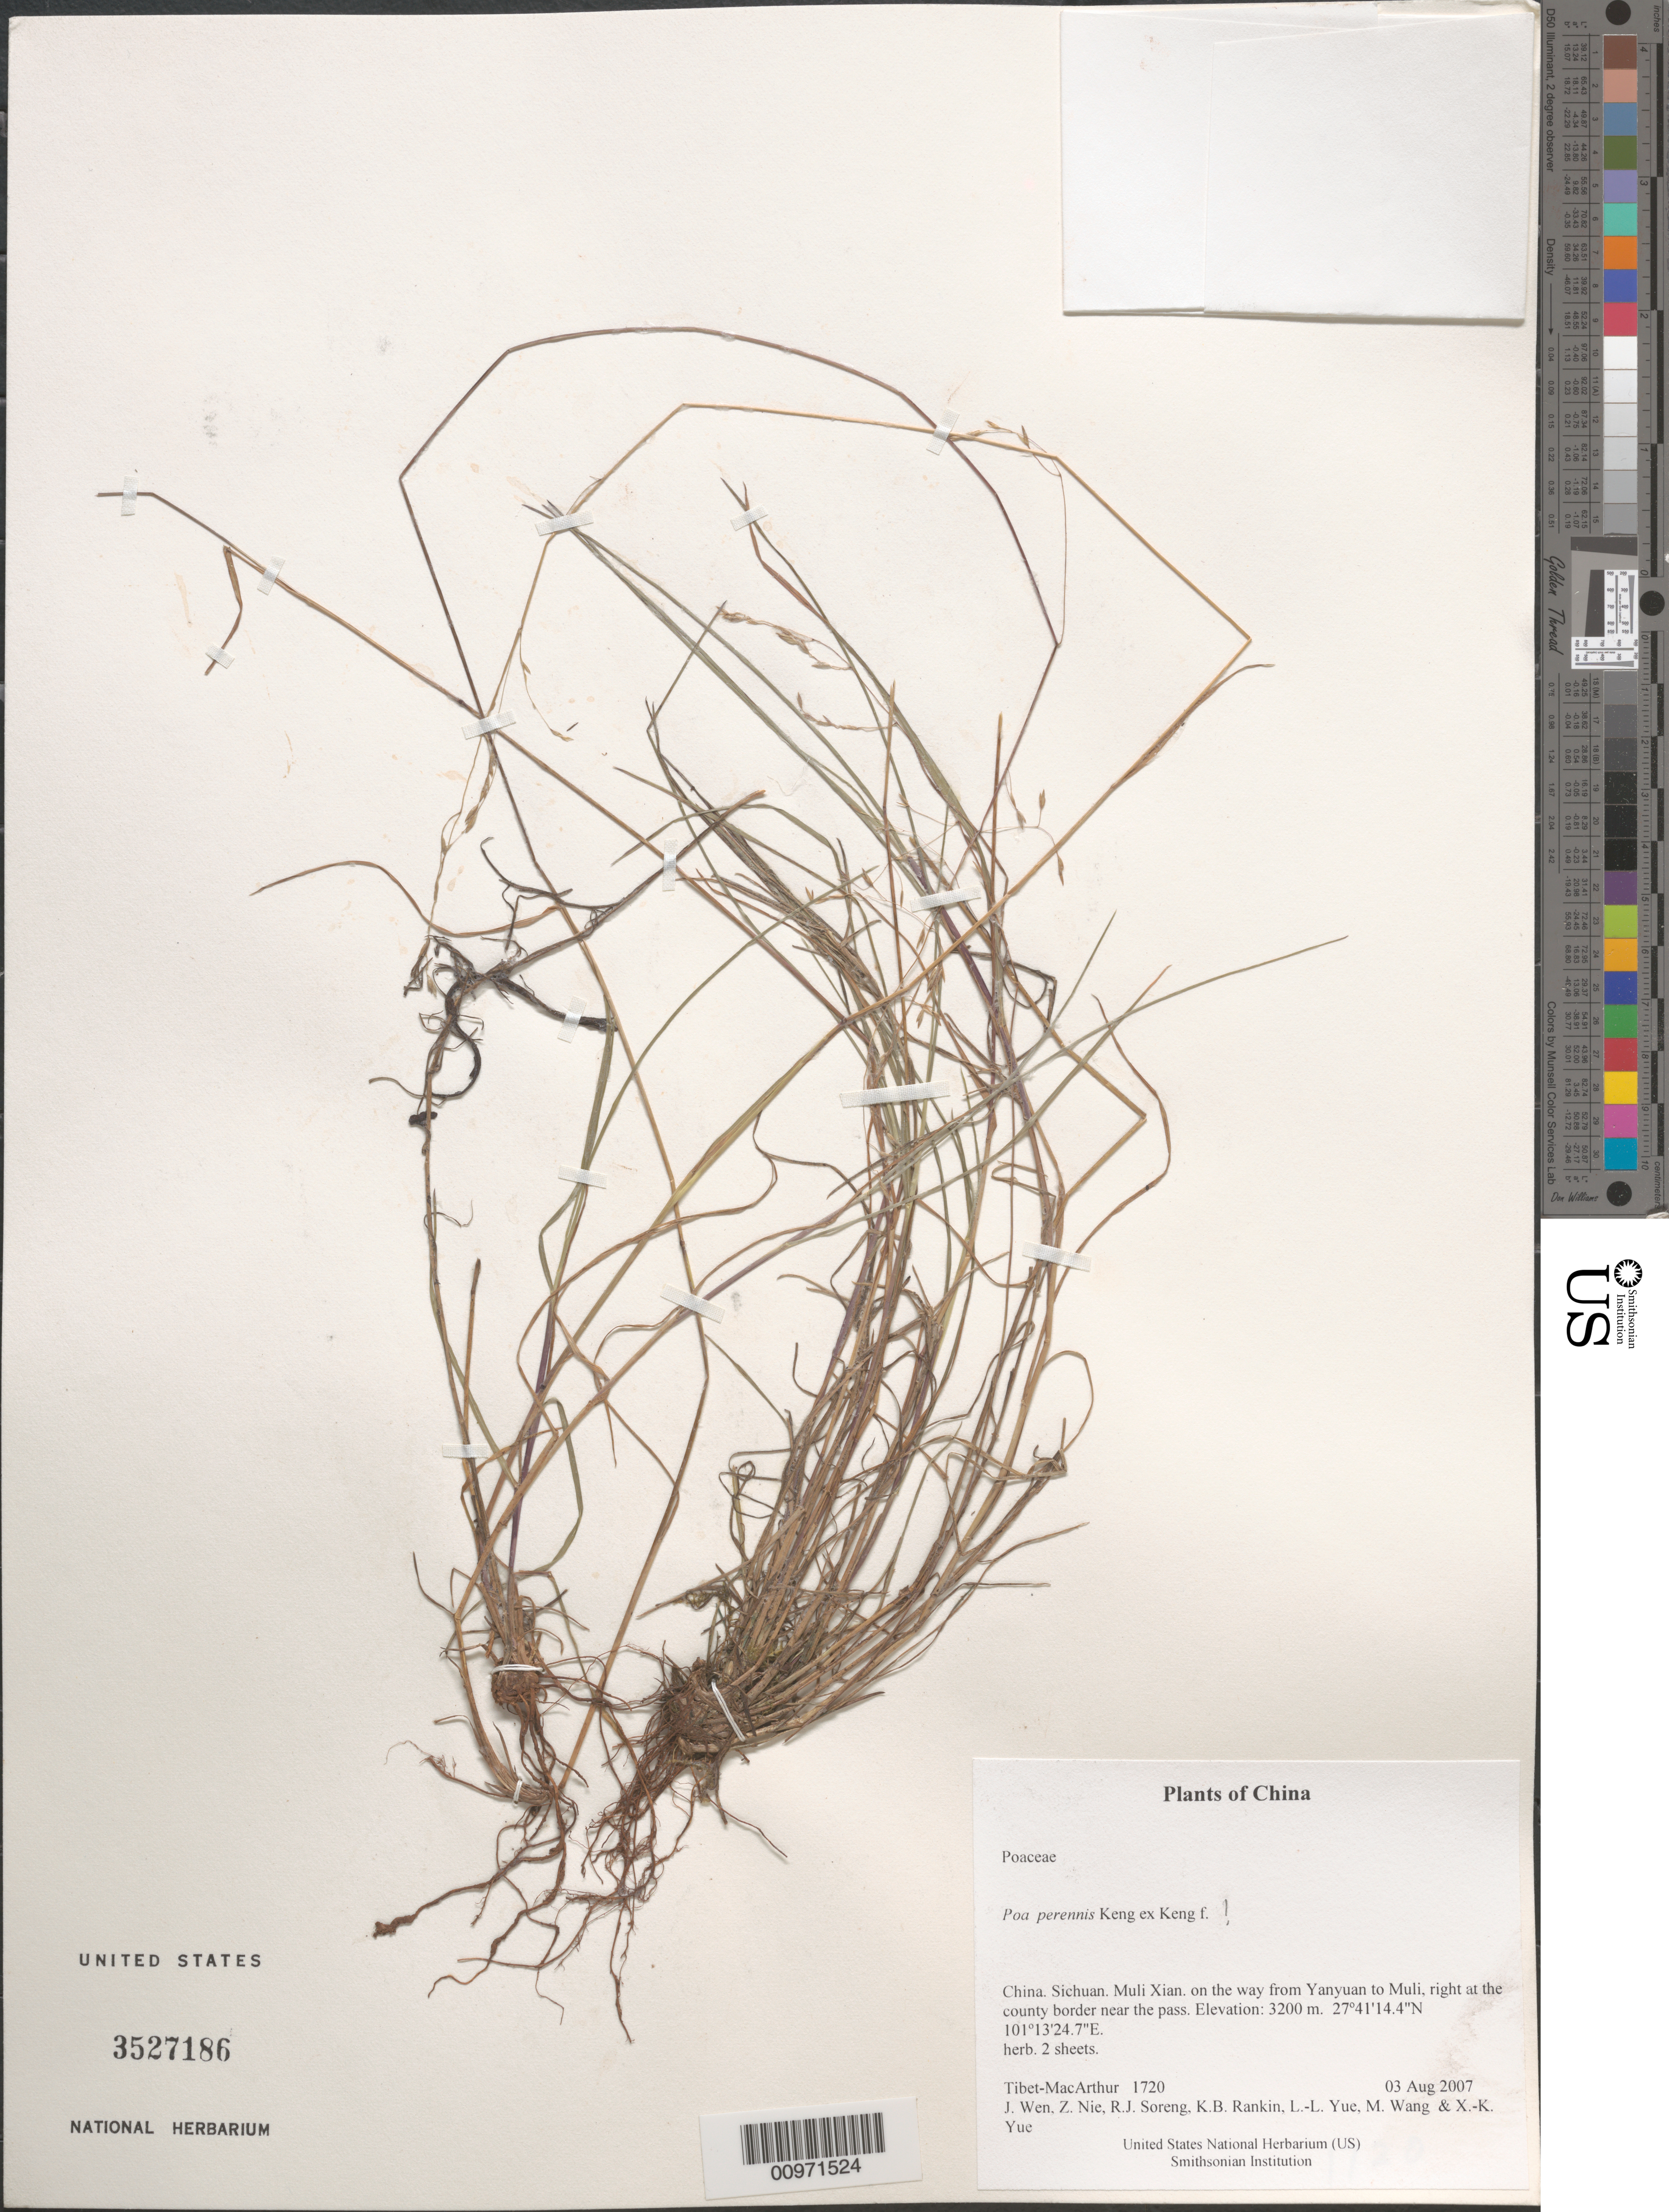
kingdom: Plantae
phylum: Tracheophyta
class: Liliopsida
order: Poales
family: Poaceae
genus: Poa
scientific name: Poa perennis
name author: Keng ex Keng f.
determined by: Soreng, Robert J., Research Associate (BOT), Smithsonian Institution - National Museum of Natural History (UNITED STATES)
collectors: Tibet-MacArthur, J. Wen, Z. Nie, R. J. Soreng, K. Rankin, L. Yue, M. Wang & X. Yue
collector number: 1720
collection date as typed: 03 Aug 2007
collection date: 2007-08-03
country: China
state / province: Sichuan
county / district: Muli Xian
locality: on the way from Yanyuan to Muli, right at the county border near the pass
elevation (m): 3200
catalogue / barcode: US 3527186